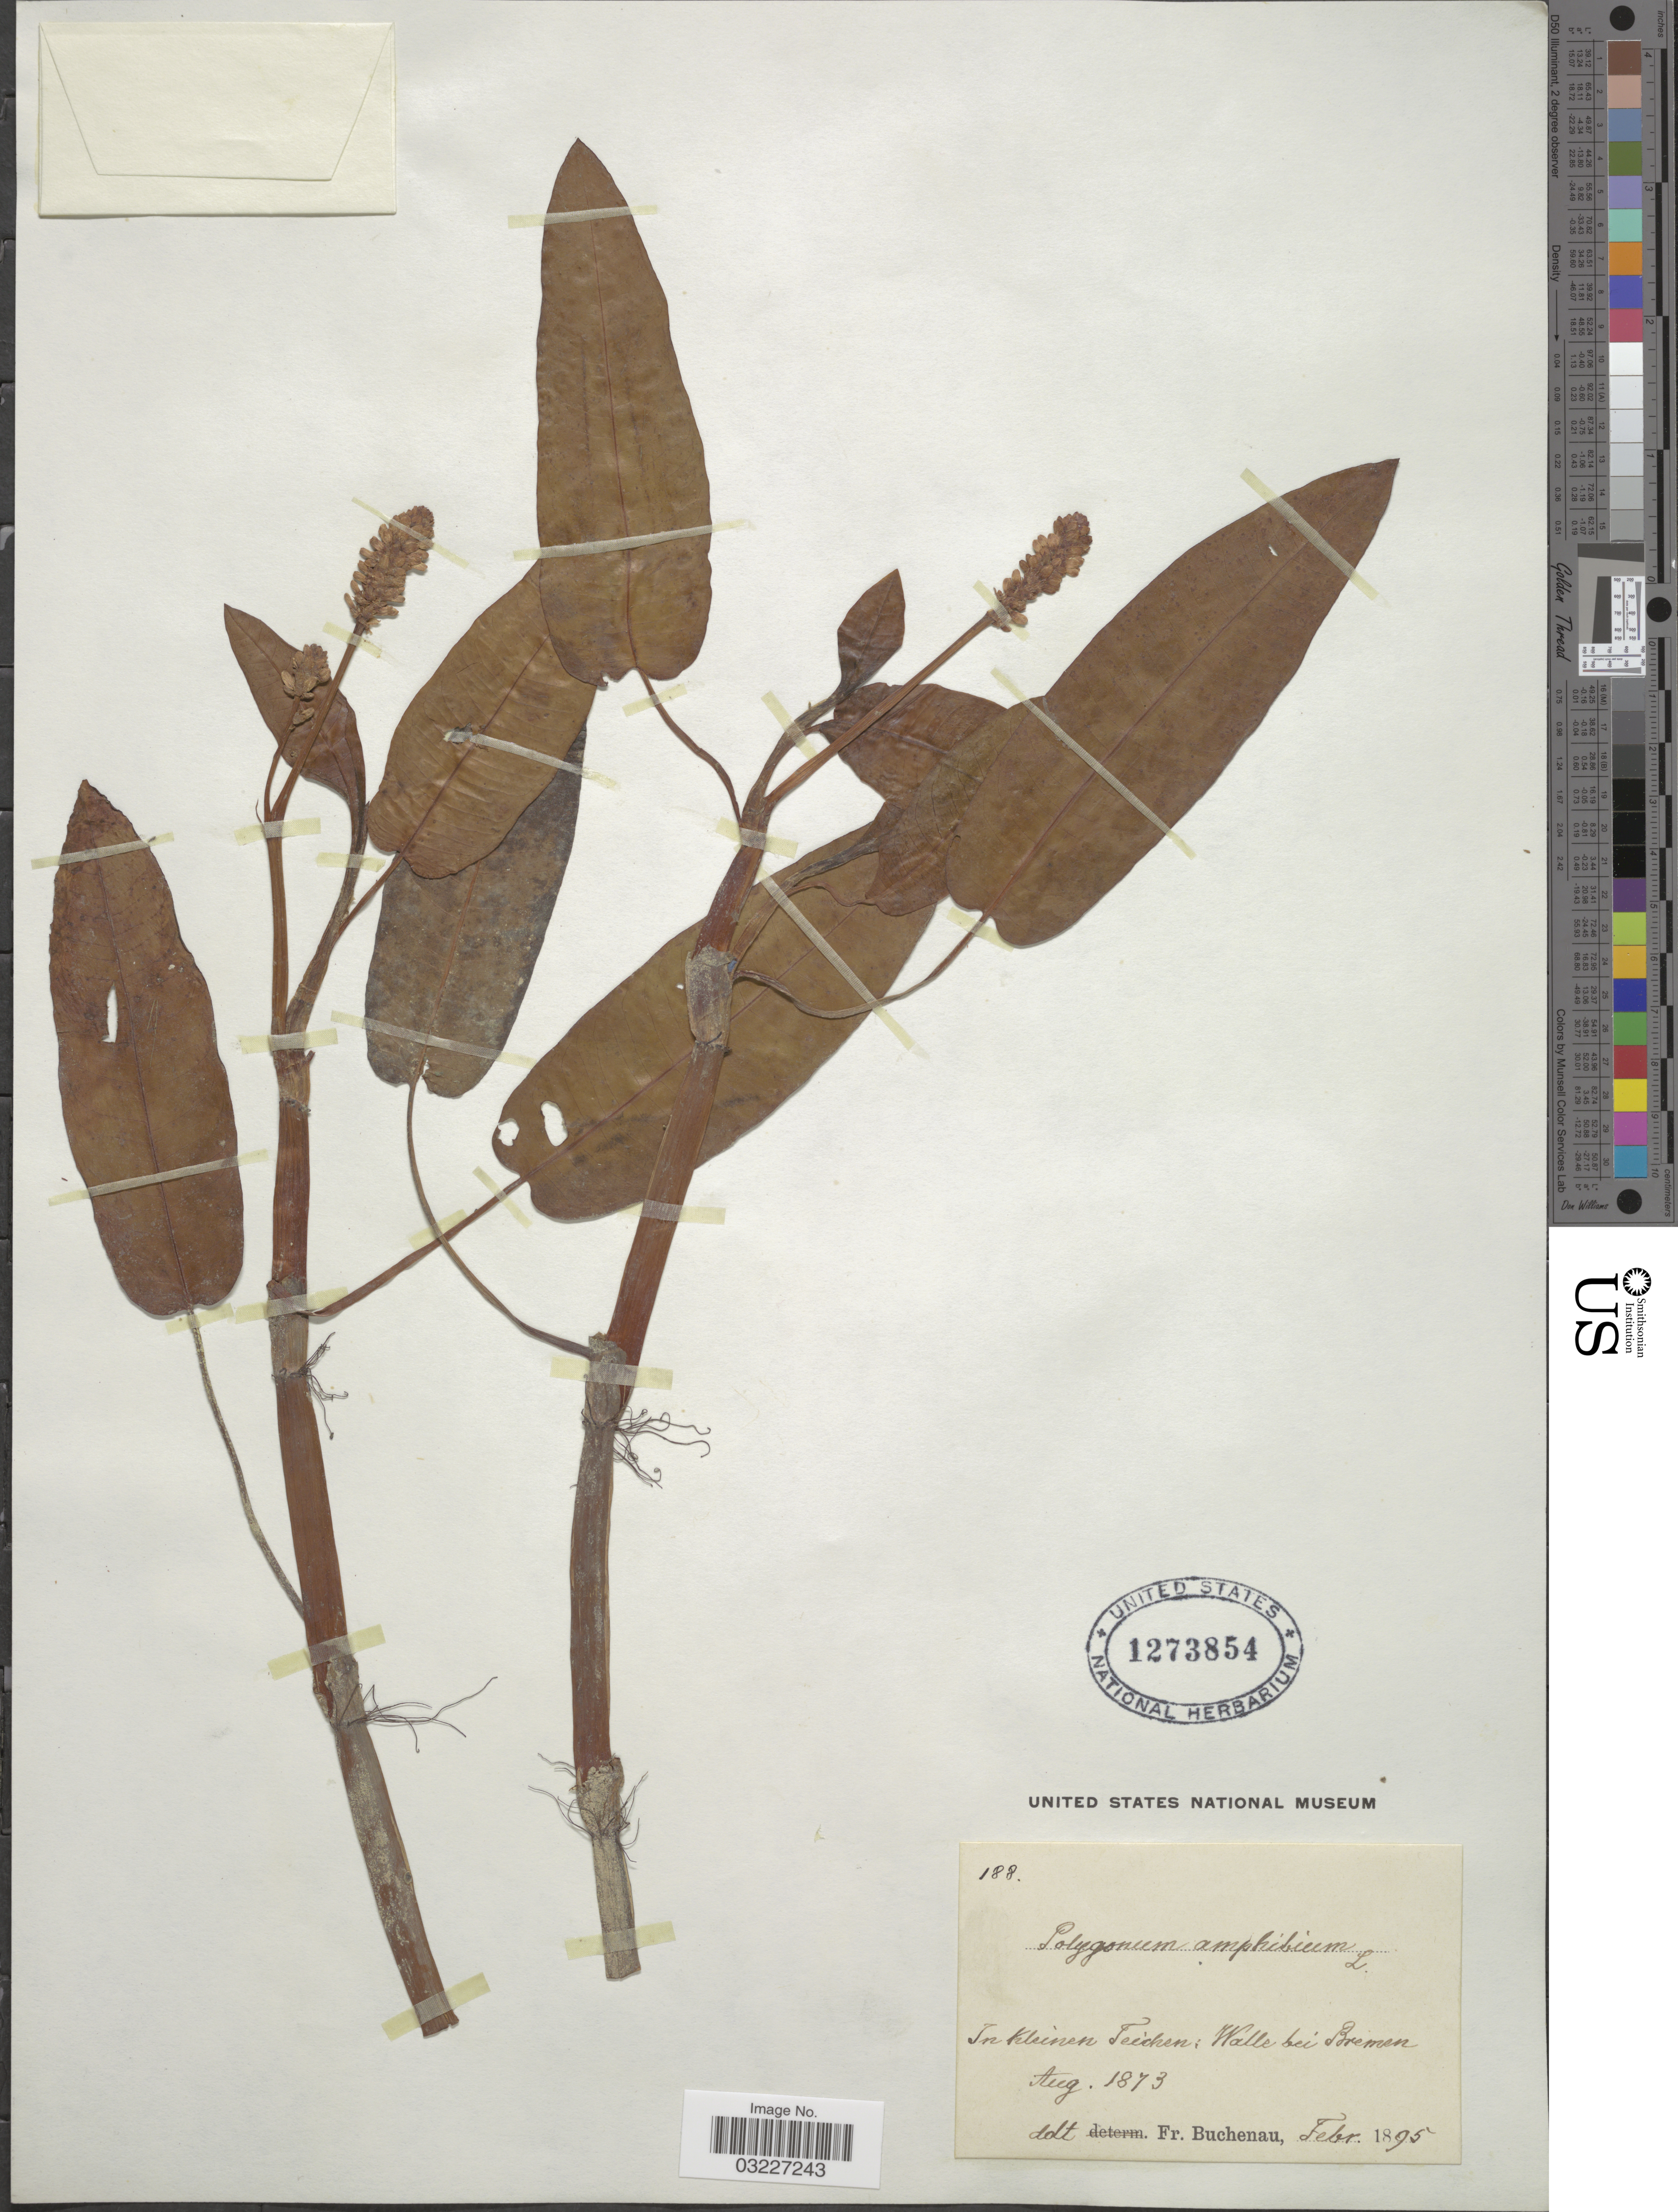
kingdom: Plantae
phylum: Tracheophyta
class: Magnoliopsida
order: Caryophyllales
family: Polygonaceae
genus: Polygonum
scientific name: Polygonum amphibium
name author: L.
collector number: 188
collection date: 1873-08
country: Germany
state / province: Bremen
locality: In Kleinen Teichen: Walle bei Bremen.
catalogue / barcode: US 1273854